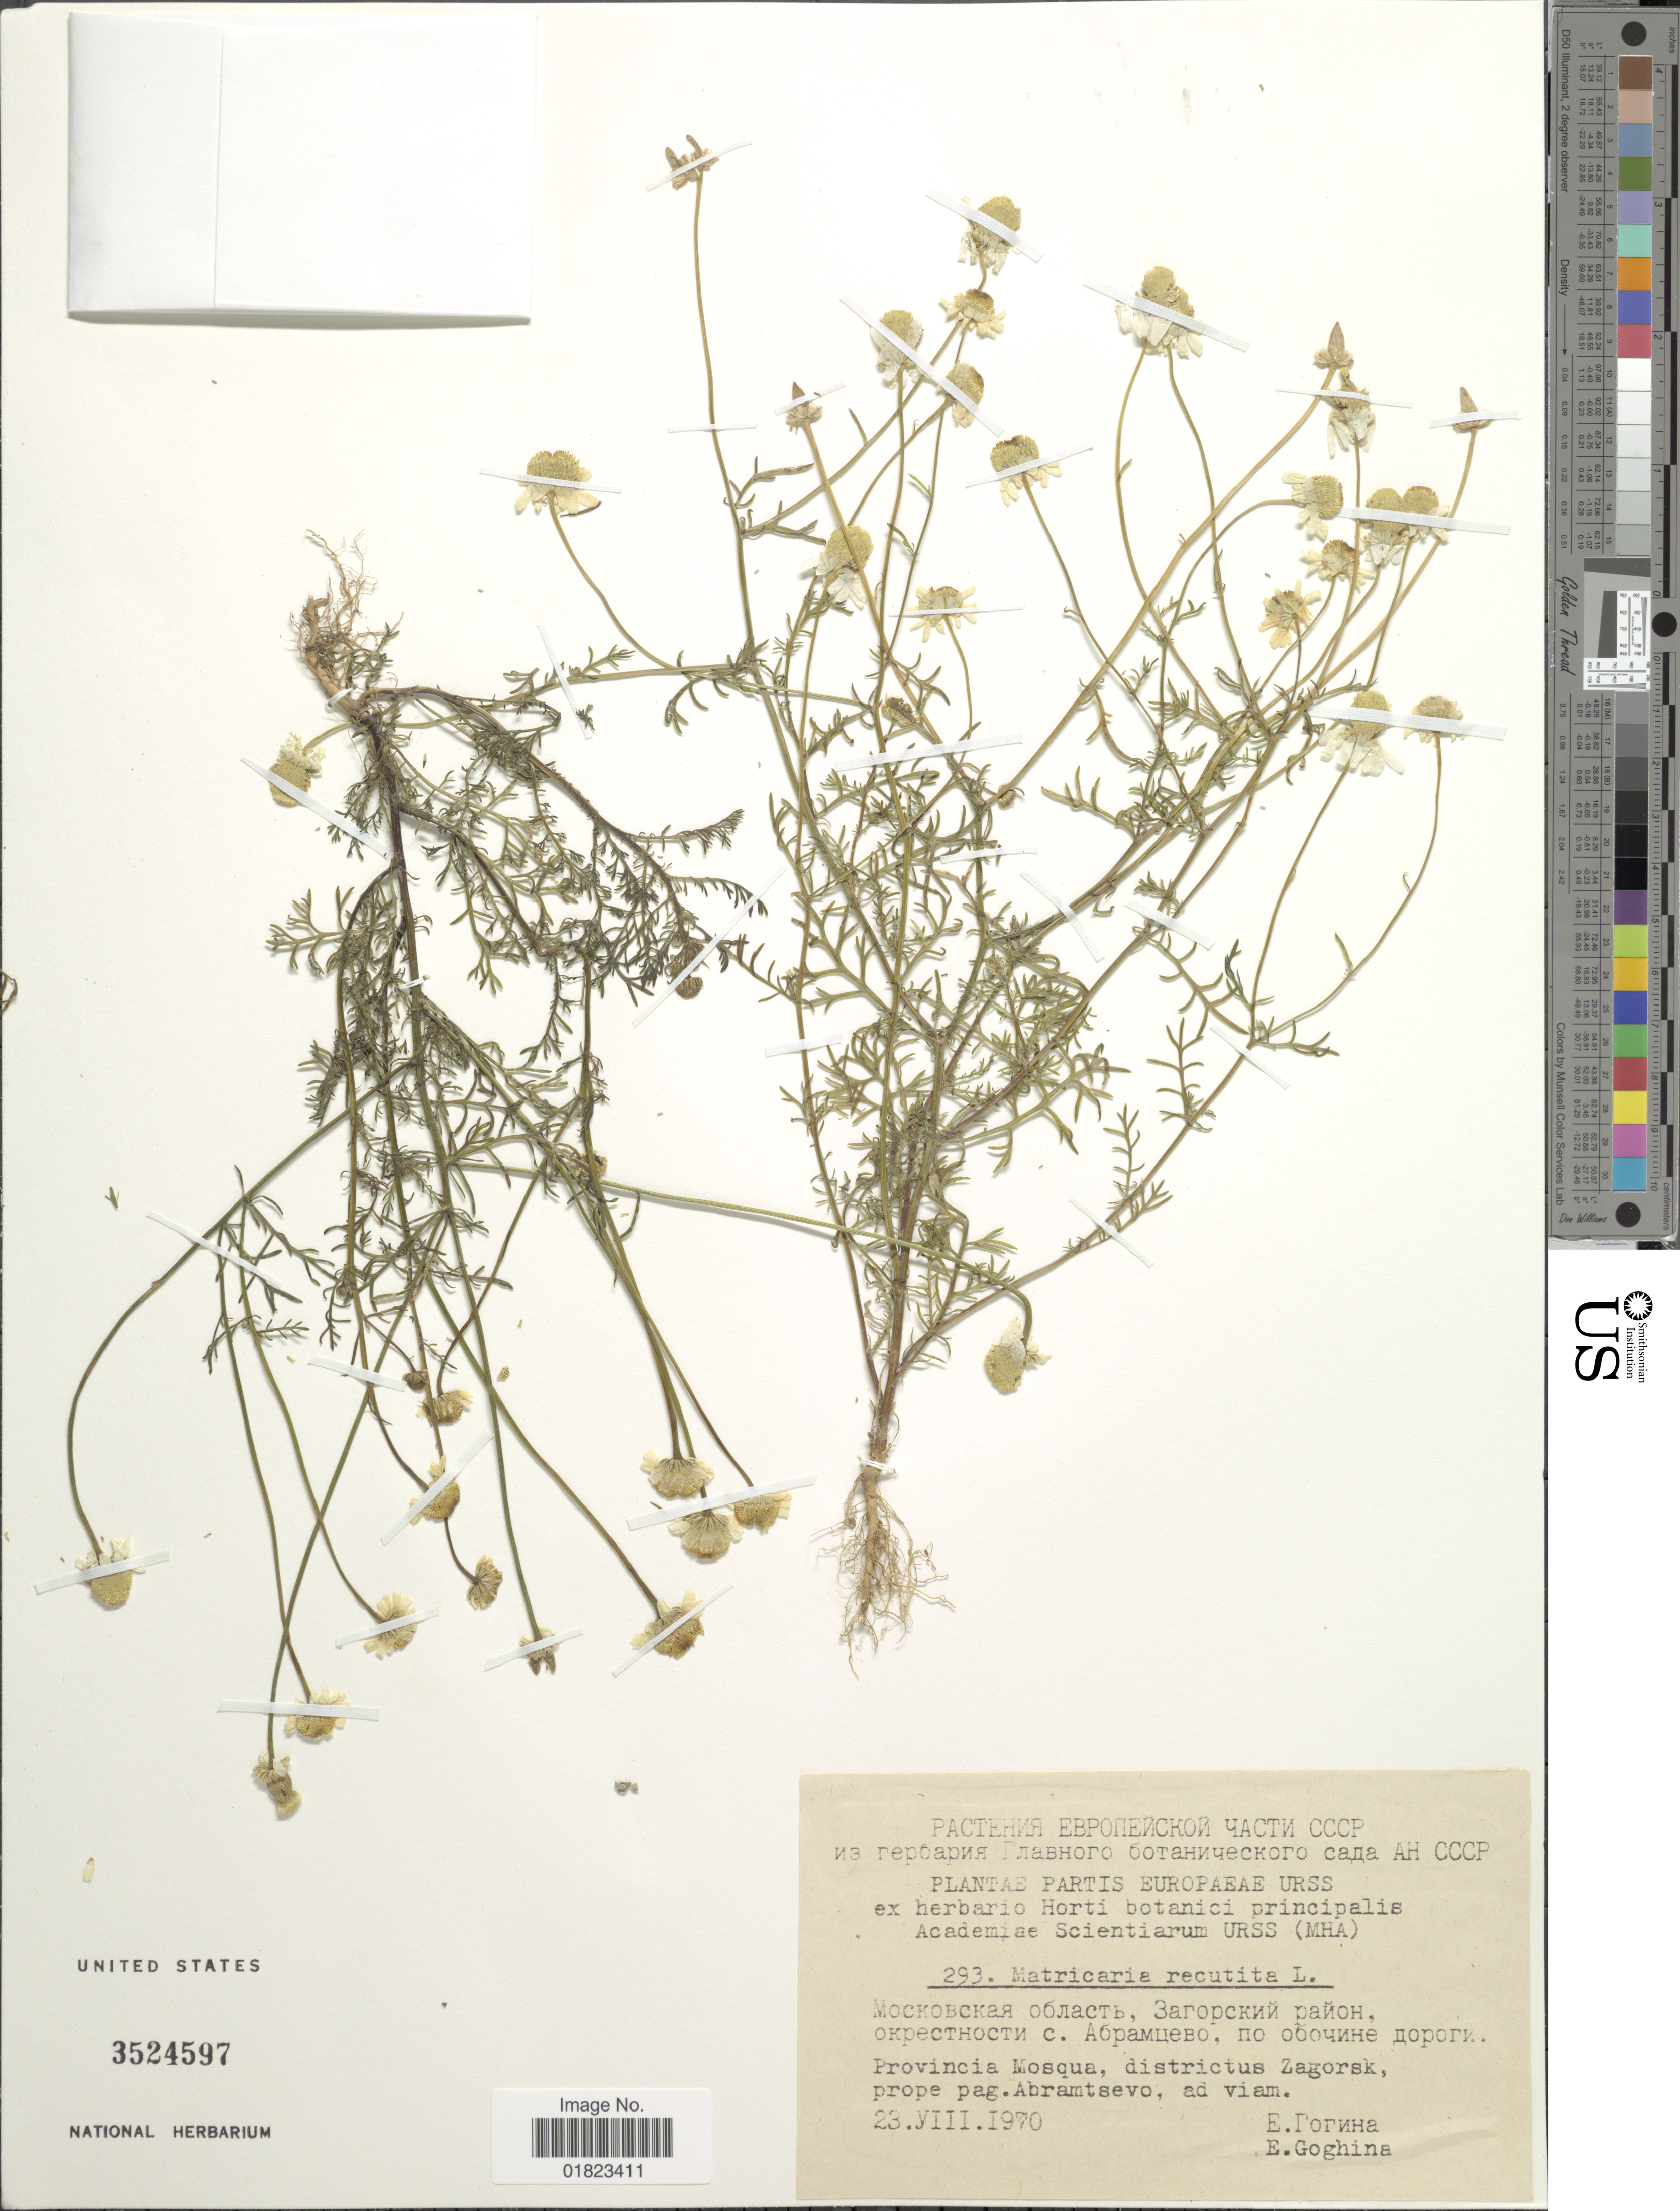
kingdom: Plantae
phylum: Tracheophyta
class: Magnoliopsida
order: Asterales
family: Asteraceae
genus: Matricaria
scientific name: Matricaria recutita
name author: L.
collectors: E. Goghina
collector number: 293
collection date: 1970-08-23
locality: Partis Europaeae URSS. Provincia Mosqua, districtus Zagorsk, prope pag. Abramtsevo, ad viam.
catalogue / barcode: US 3524597